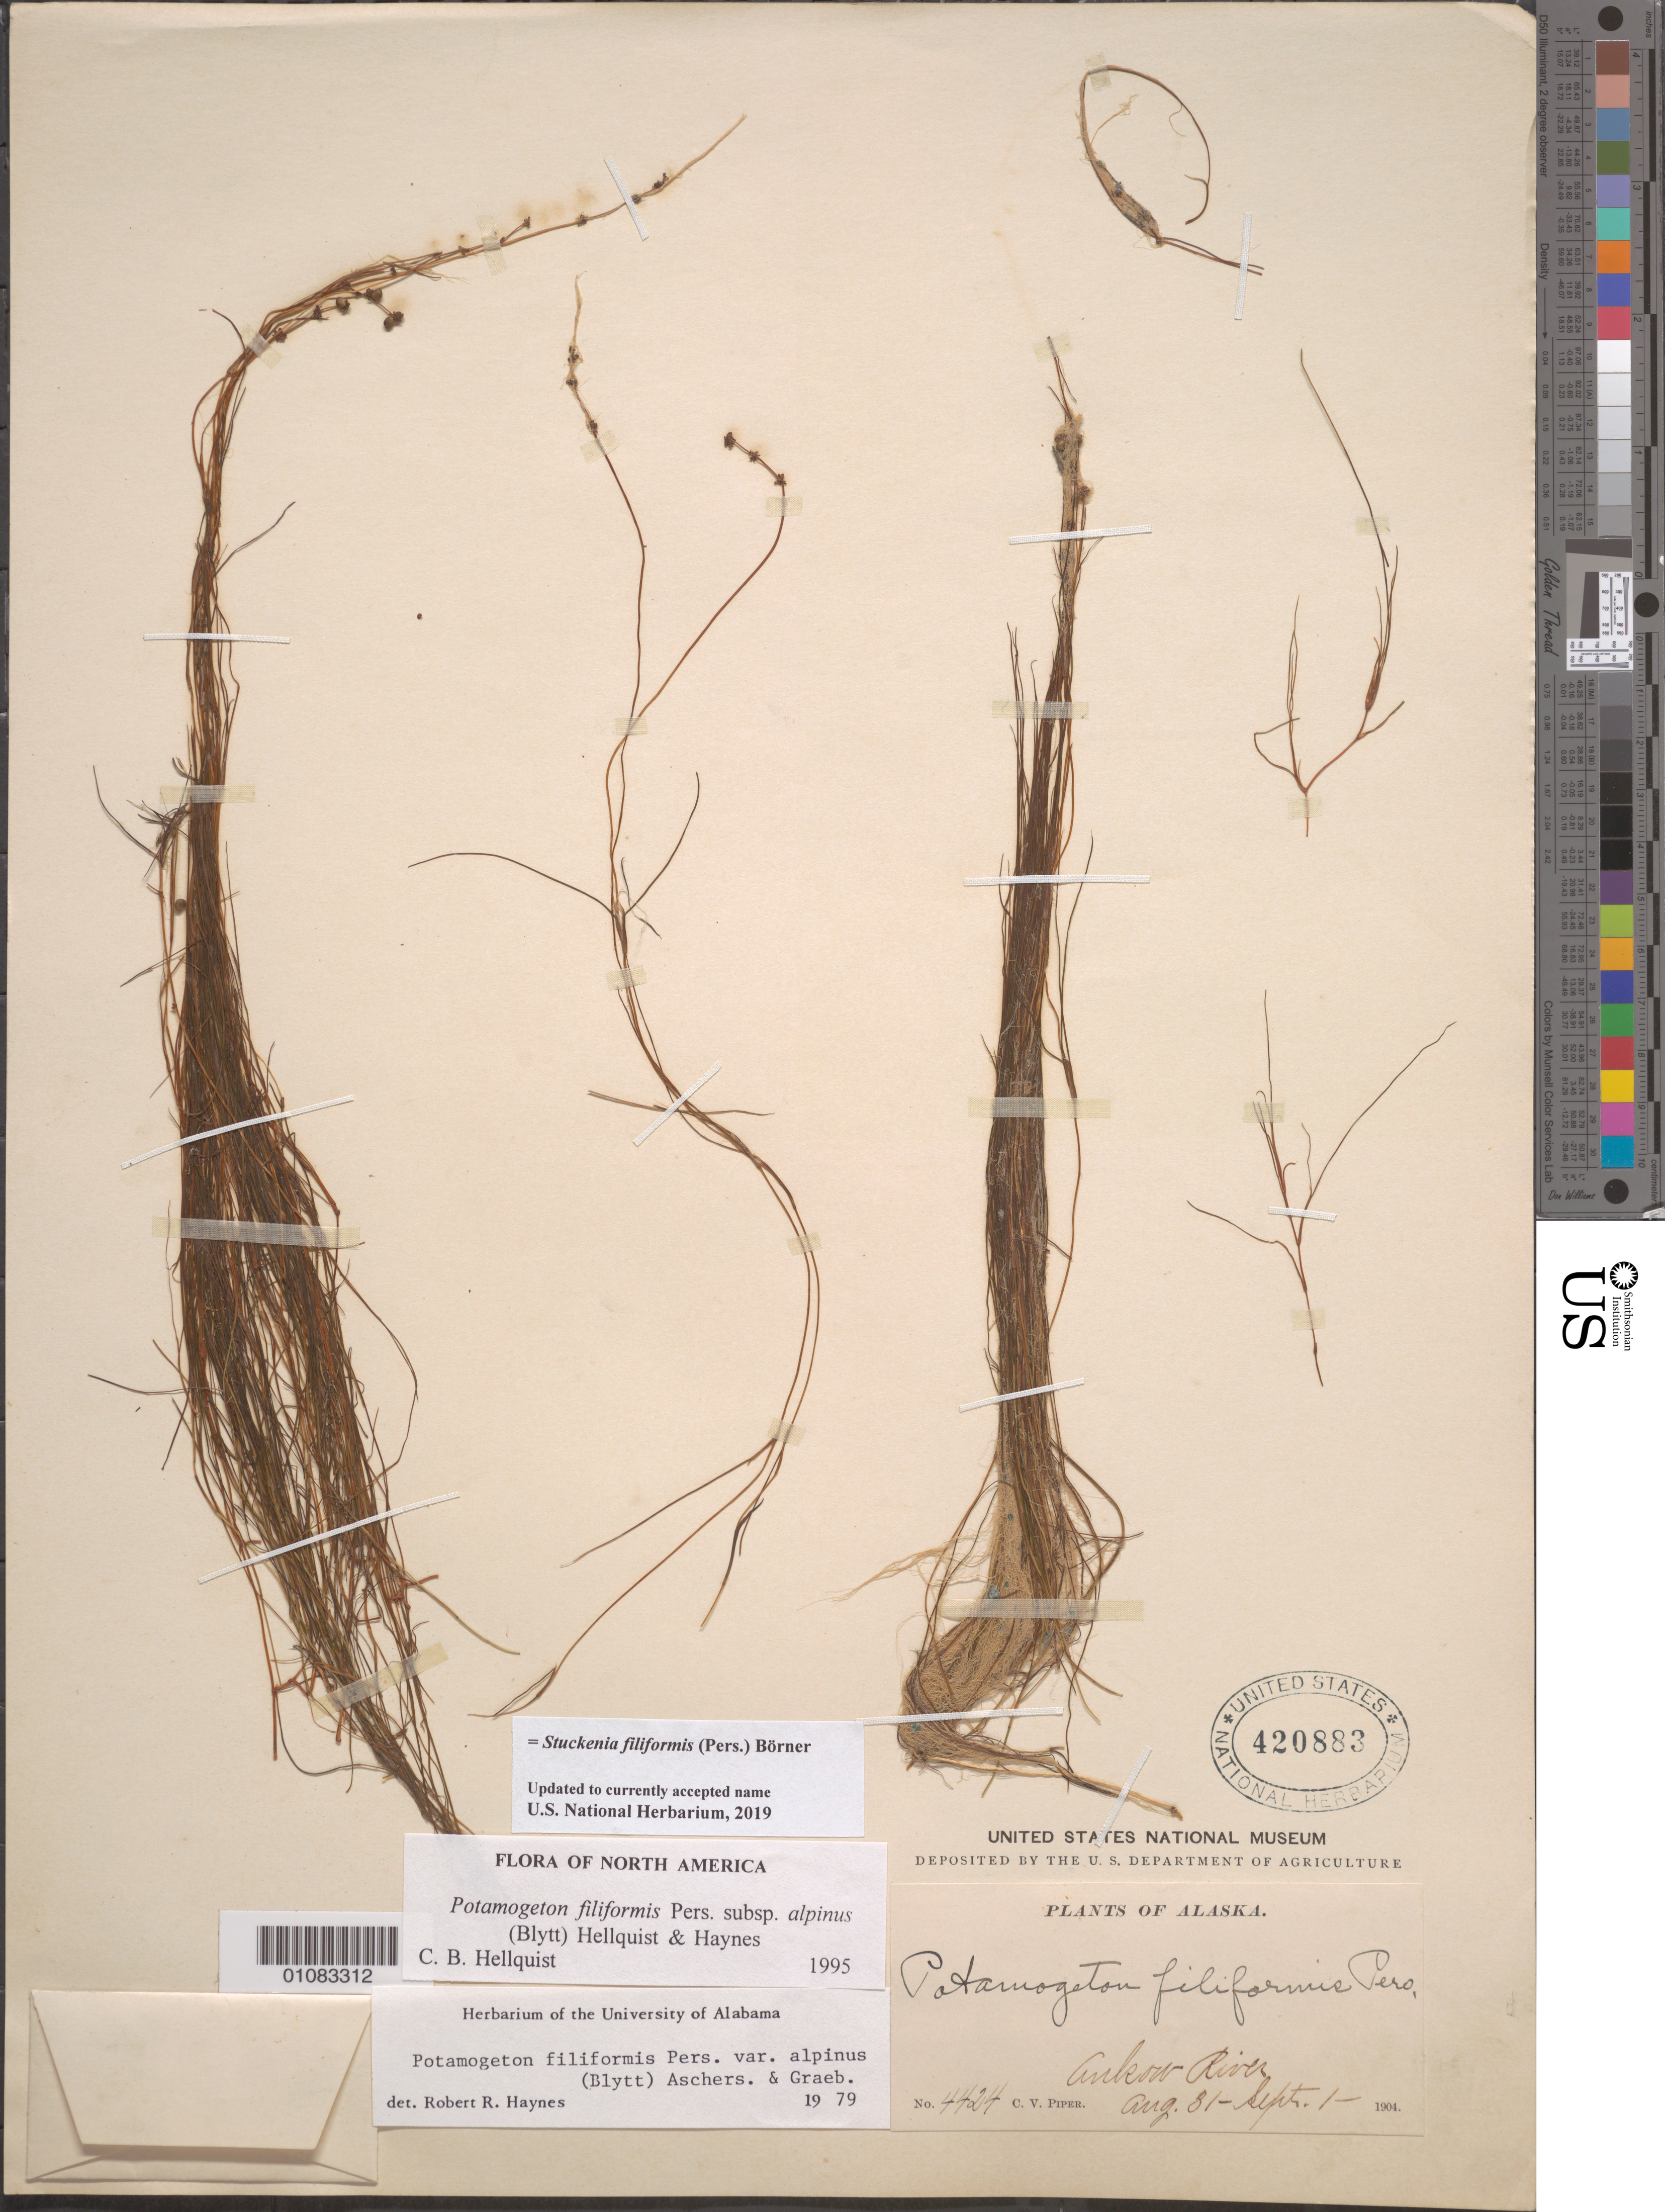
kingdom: Plantae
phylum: Tracheophyta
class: Liliopsida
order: Alismatales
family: Potamogetonaceae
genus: Stuckenia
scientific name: Stuckenia filiformis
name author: (Pers.) Börner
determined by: Strong, Mark T., (BOT), Smithsonian Institution - National Museum of Natural History (UNITED STATES)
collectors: C. V. Piper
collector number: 4424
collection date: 1904-08-31/1904-09-01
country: United States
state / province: Alaska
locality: Ankow River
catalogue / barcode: US 420883